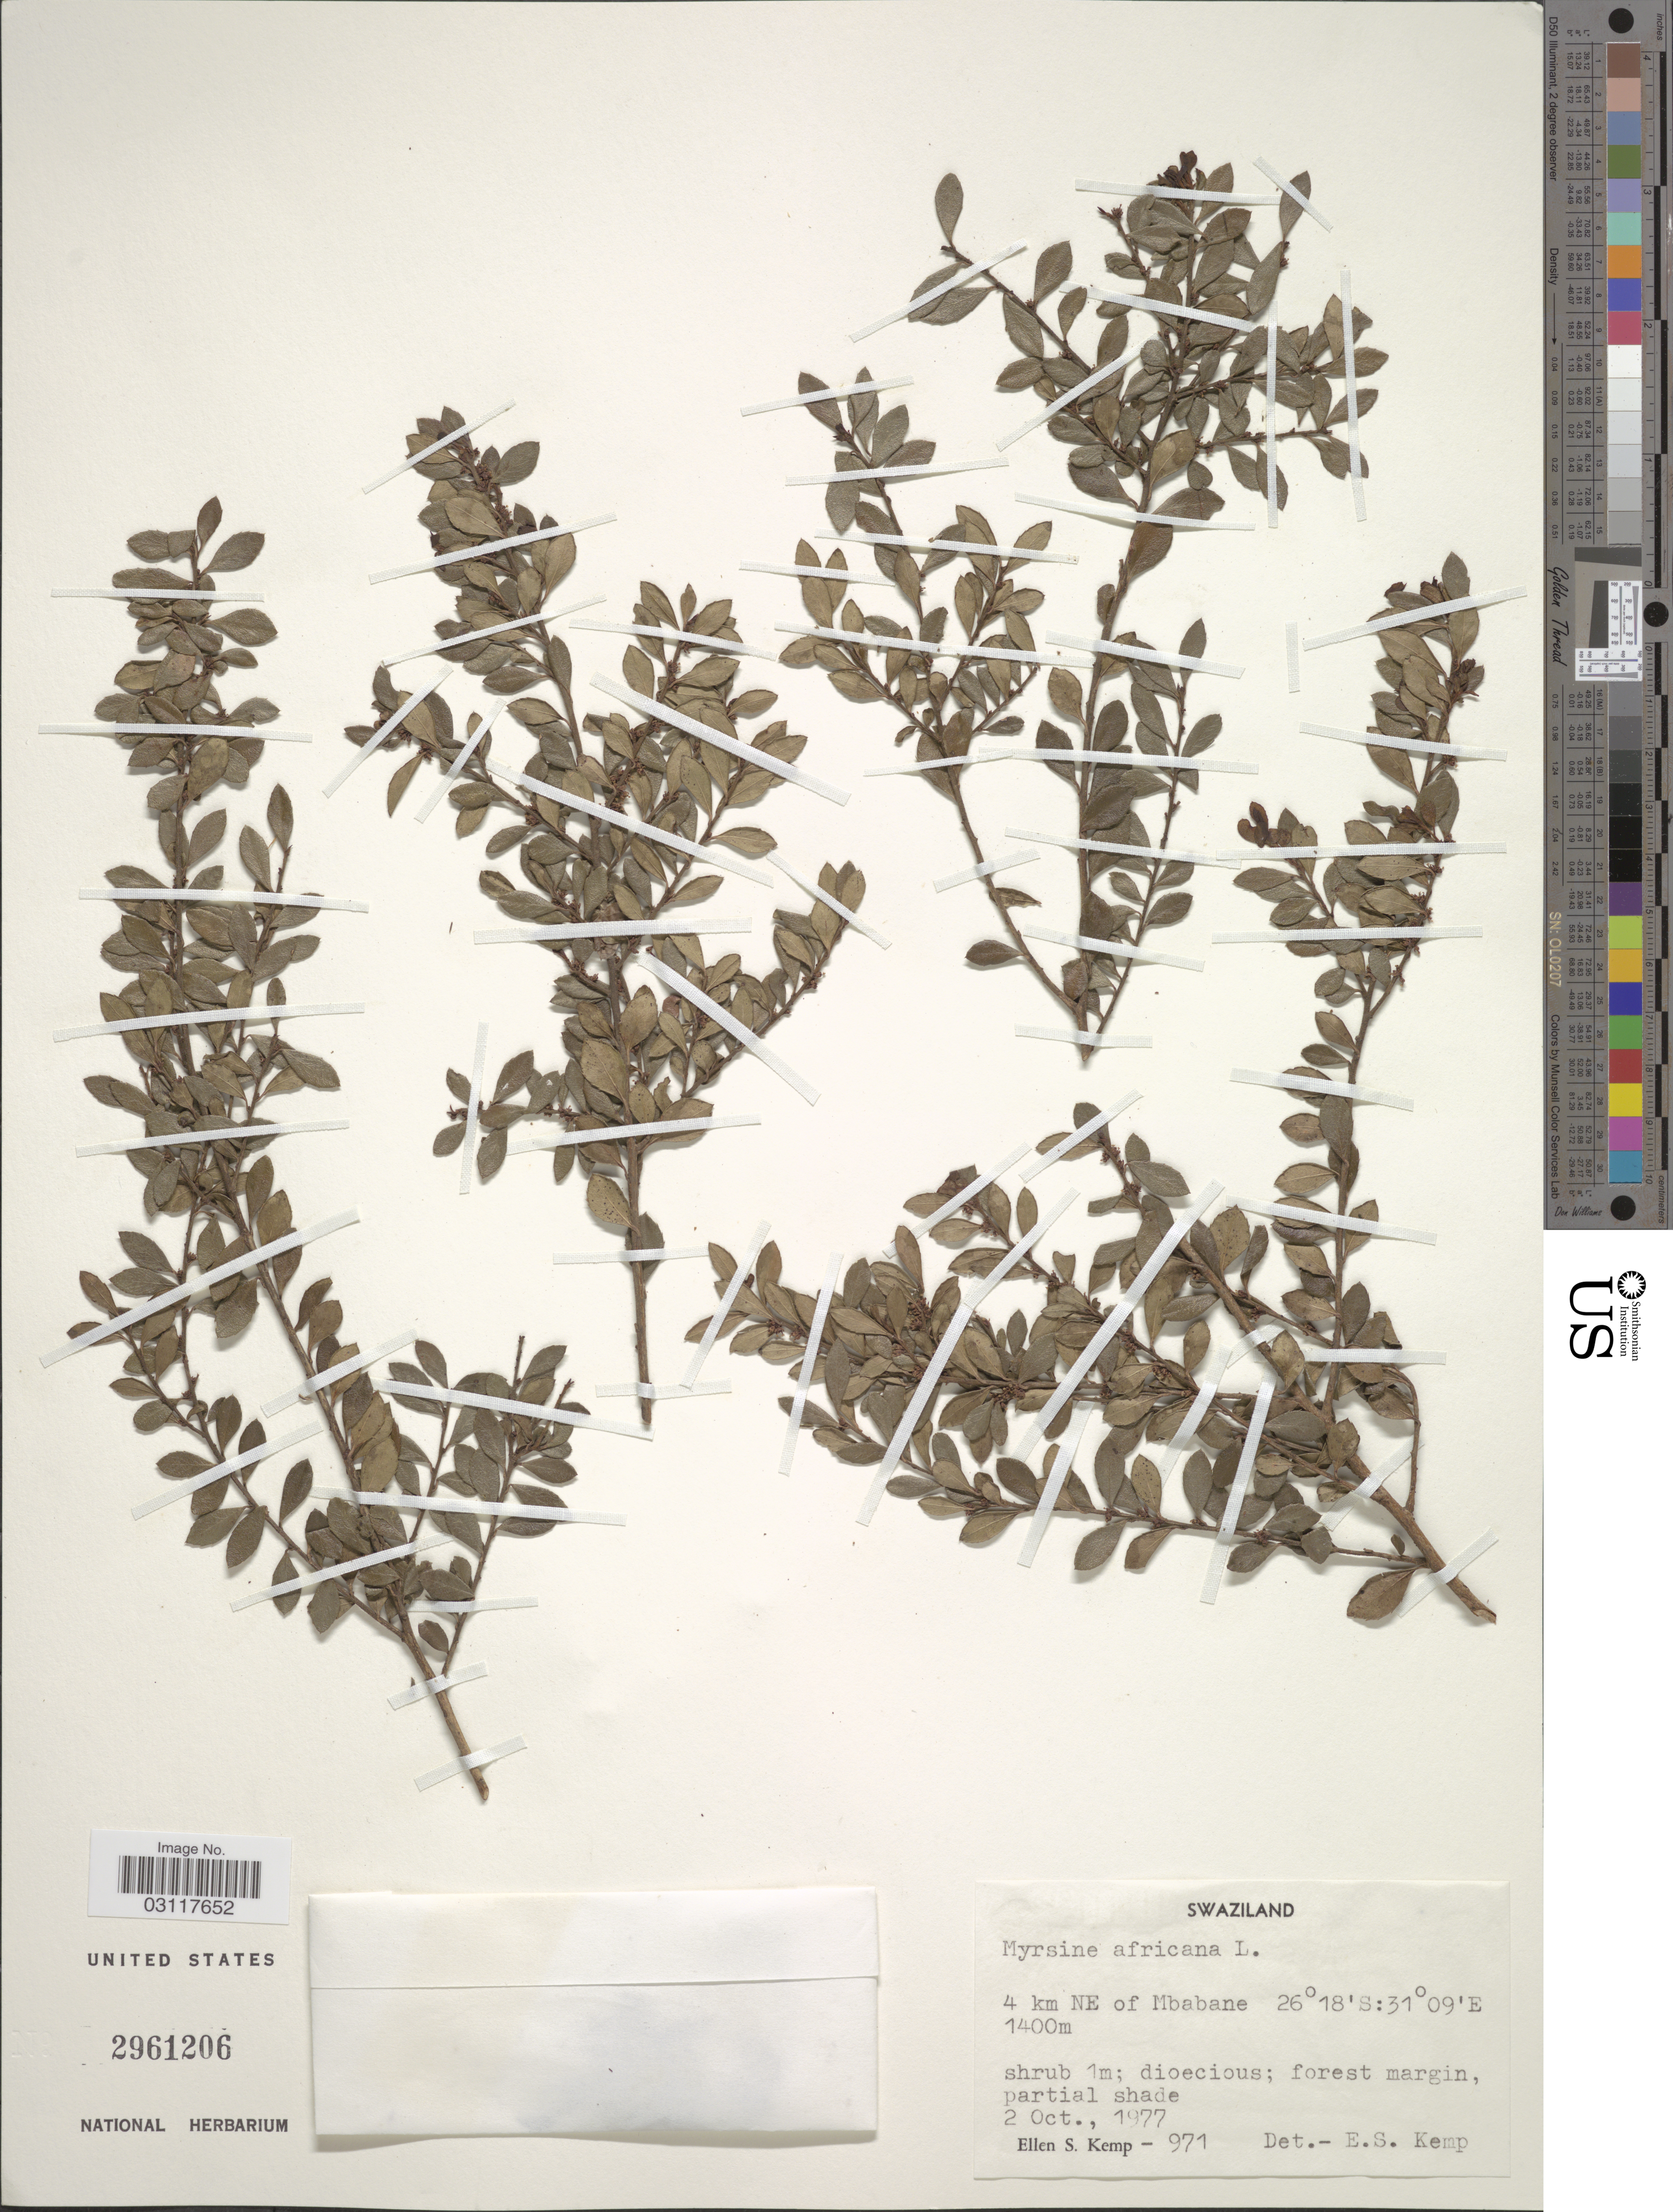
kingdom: Plantae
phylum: Tracheophyta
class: Magnoliopsida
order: Ericales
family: Primulaceae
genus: Myrsine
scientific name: Myrsine africana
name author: L.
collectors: E. S. Kemp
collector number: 971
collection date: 1977-10-02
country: Eswatini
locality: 4 km NE of Mbabane.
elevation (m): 1400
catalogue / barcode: US 2961206